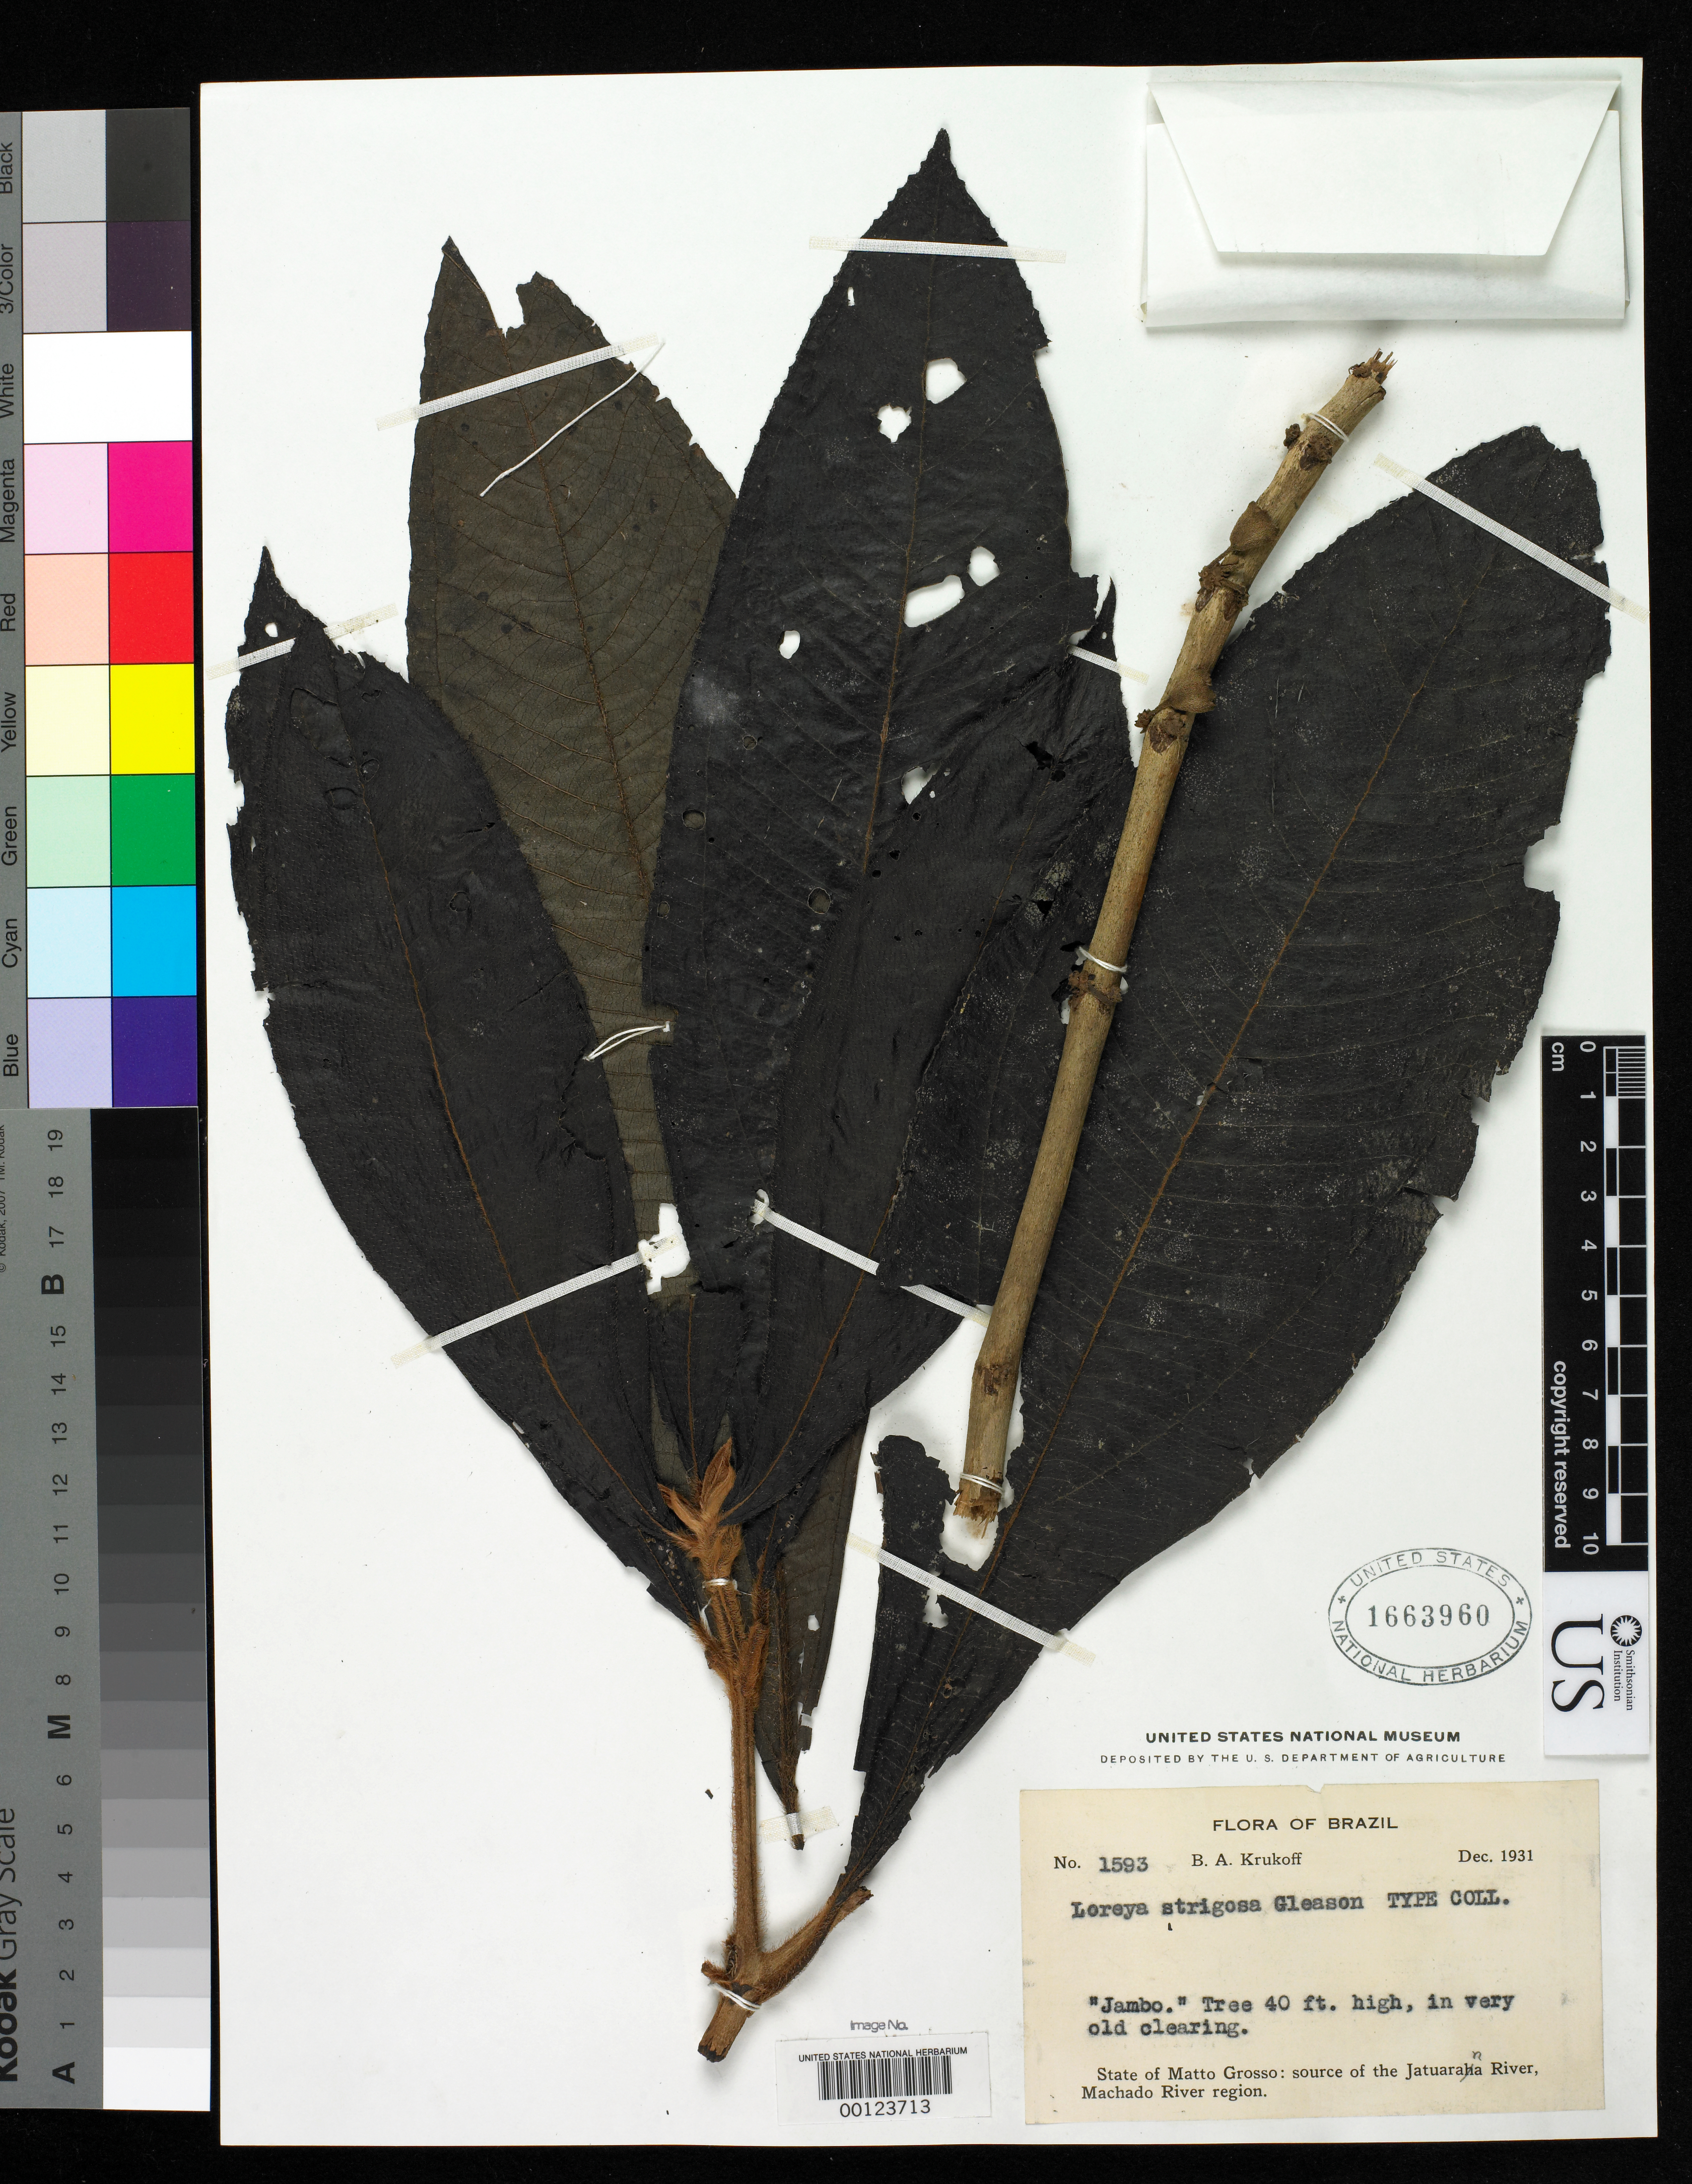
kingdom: Plantae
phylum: Tracheophyta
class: Magnoliopsida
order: Myrtales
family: Melastomataceae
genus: Loreya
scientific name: Loreya strigosa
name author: Gleason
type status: Isotype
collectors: B. A. Krukoff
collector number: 1593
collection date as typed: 21 Dec 1931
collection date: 1931-12-21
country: Brazil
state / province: Mato Grosso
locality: Source of Jatuarana R,. Machado R. region.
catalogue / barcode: US 1663960